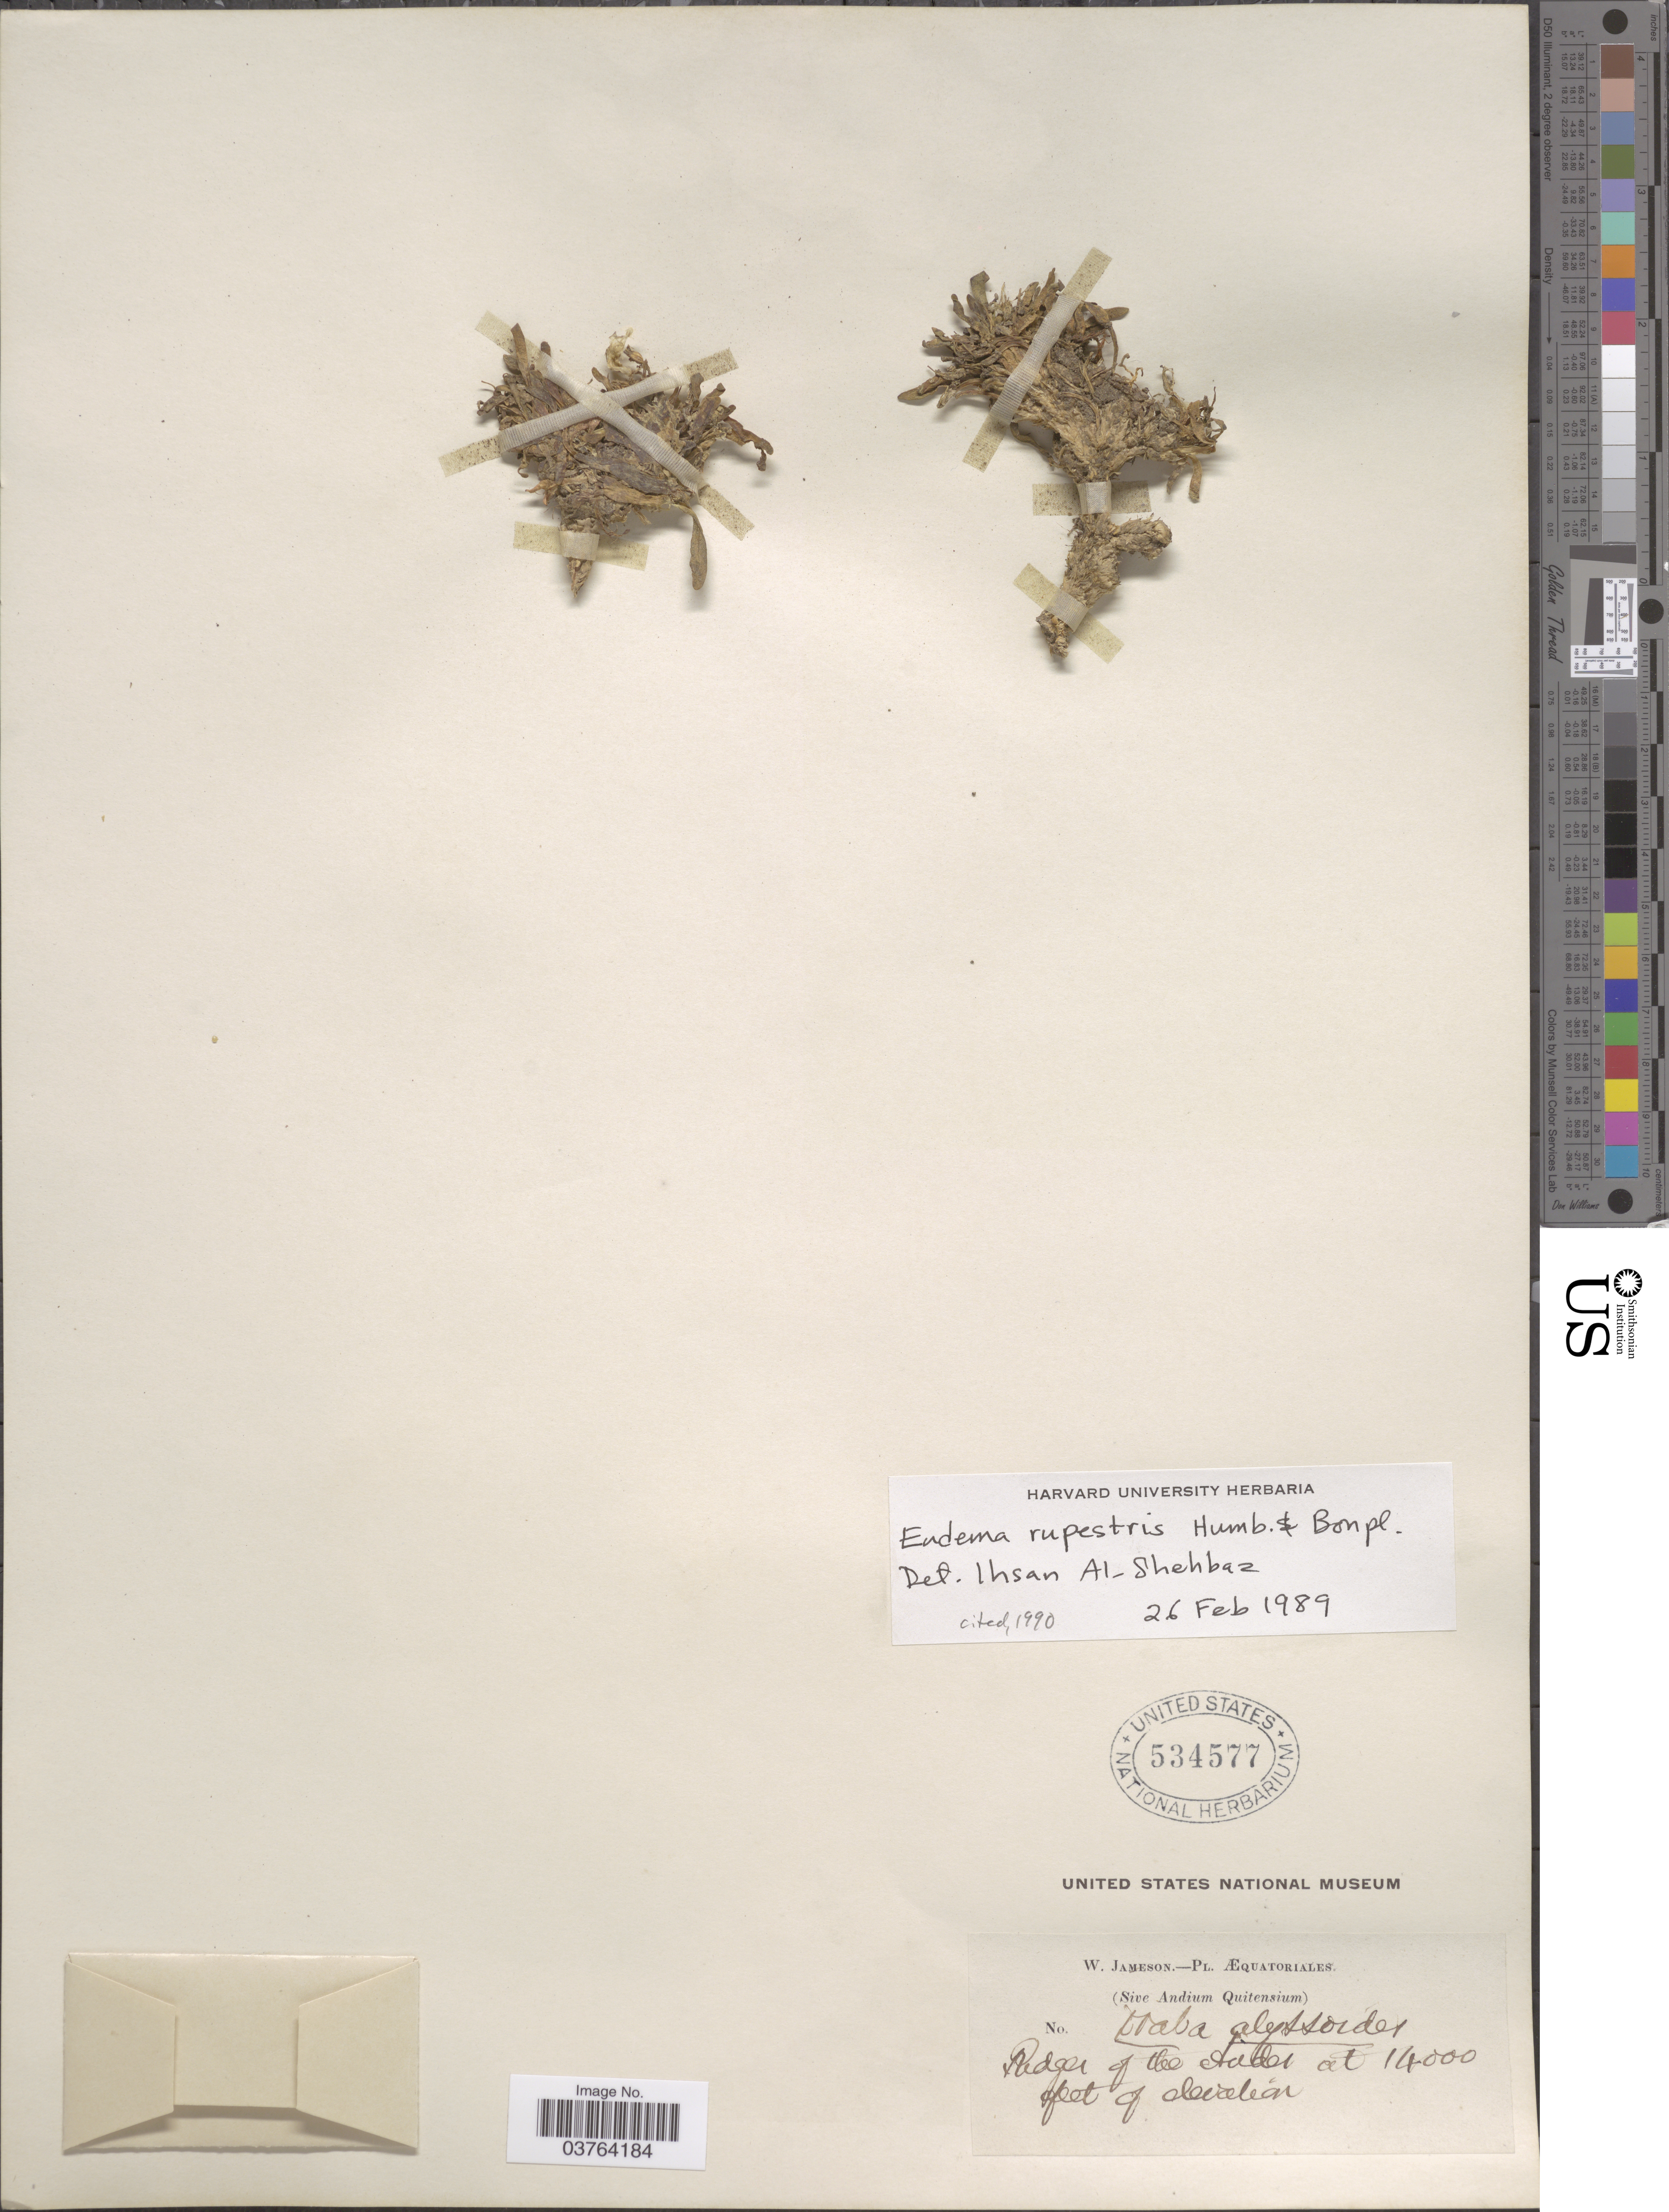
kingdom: Plantae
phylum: Tracheophyta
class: Magnoliopsida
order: Brassicales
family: Brassicaceae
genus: Eudema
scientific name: Eudema rupestris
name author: Bonpl.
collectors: W. Jameson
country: Ecuador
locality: Æquatoriales. (Sive Andium Quitensium). Ridges of the Andes.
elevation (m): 4267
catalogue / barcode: US 534577